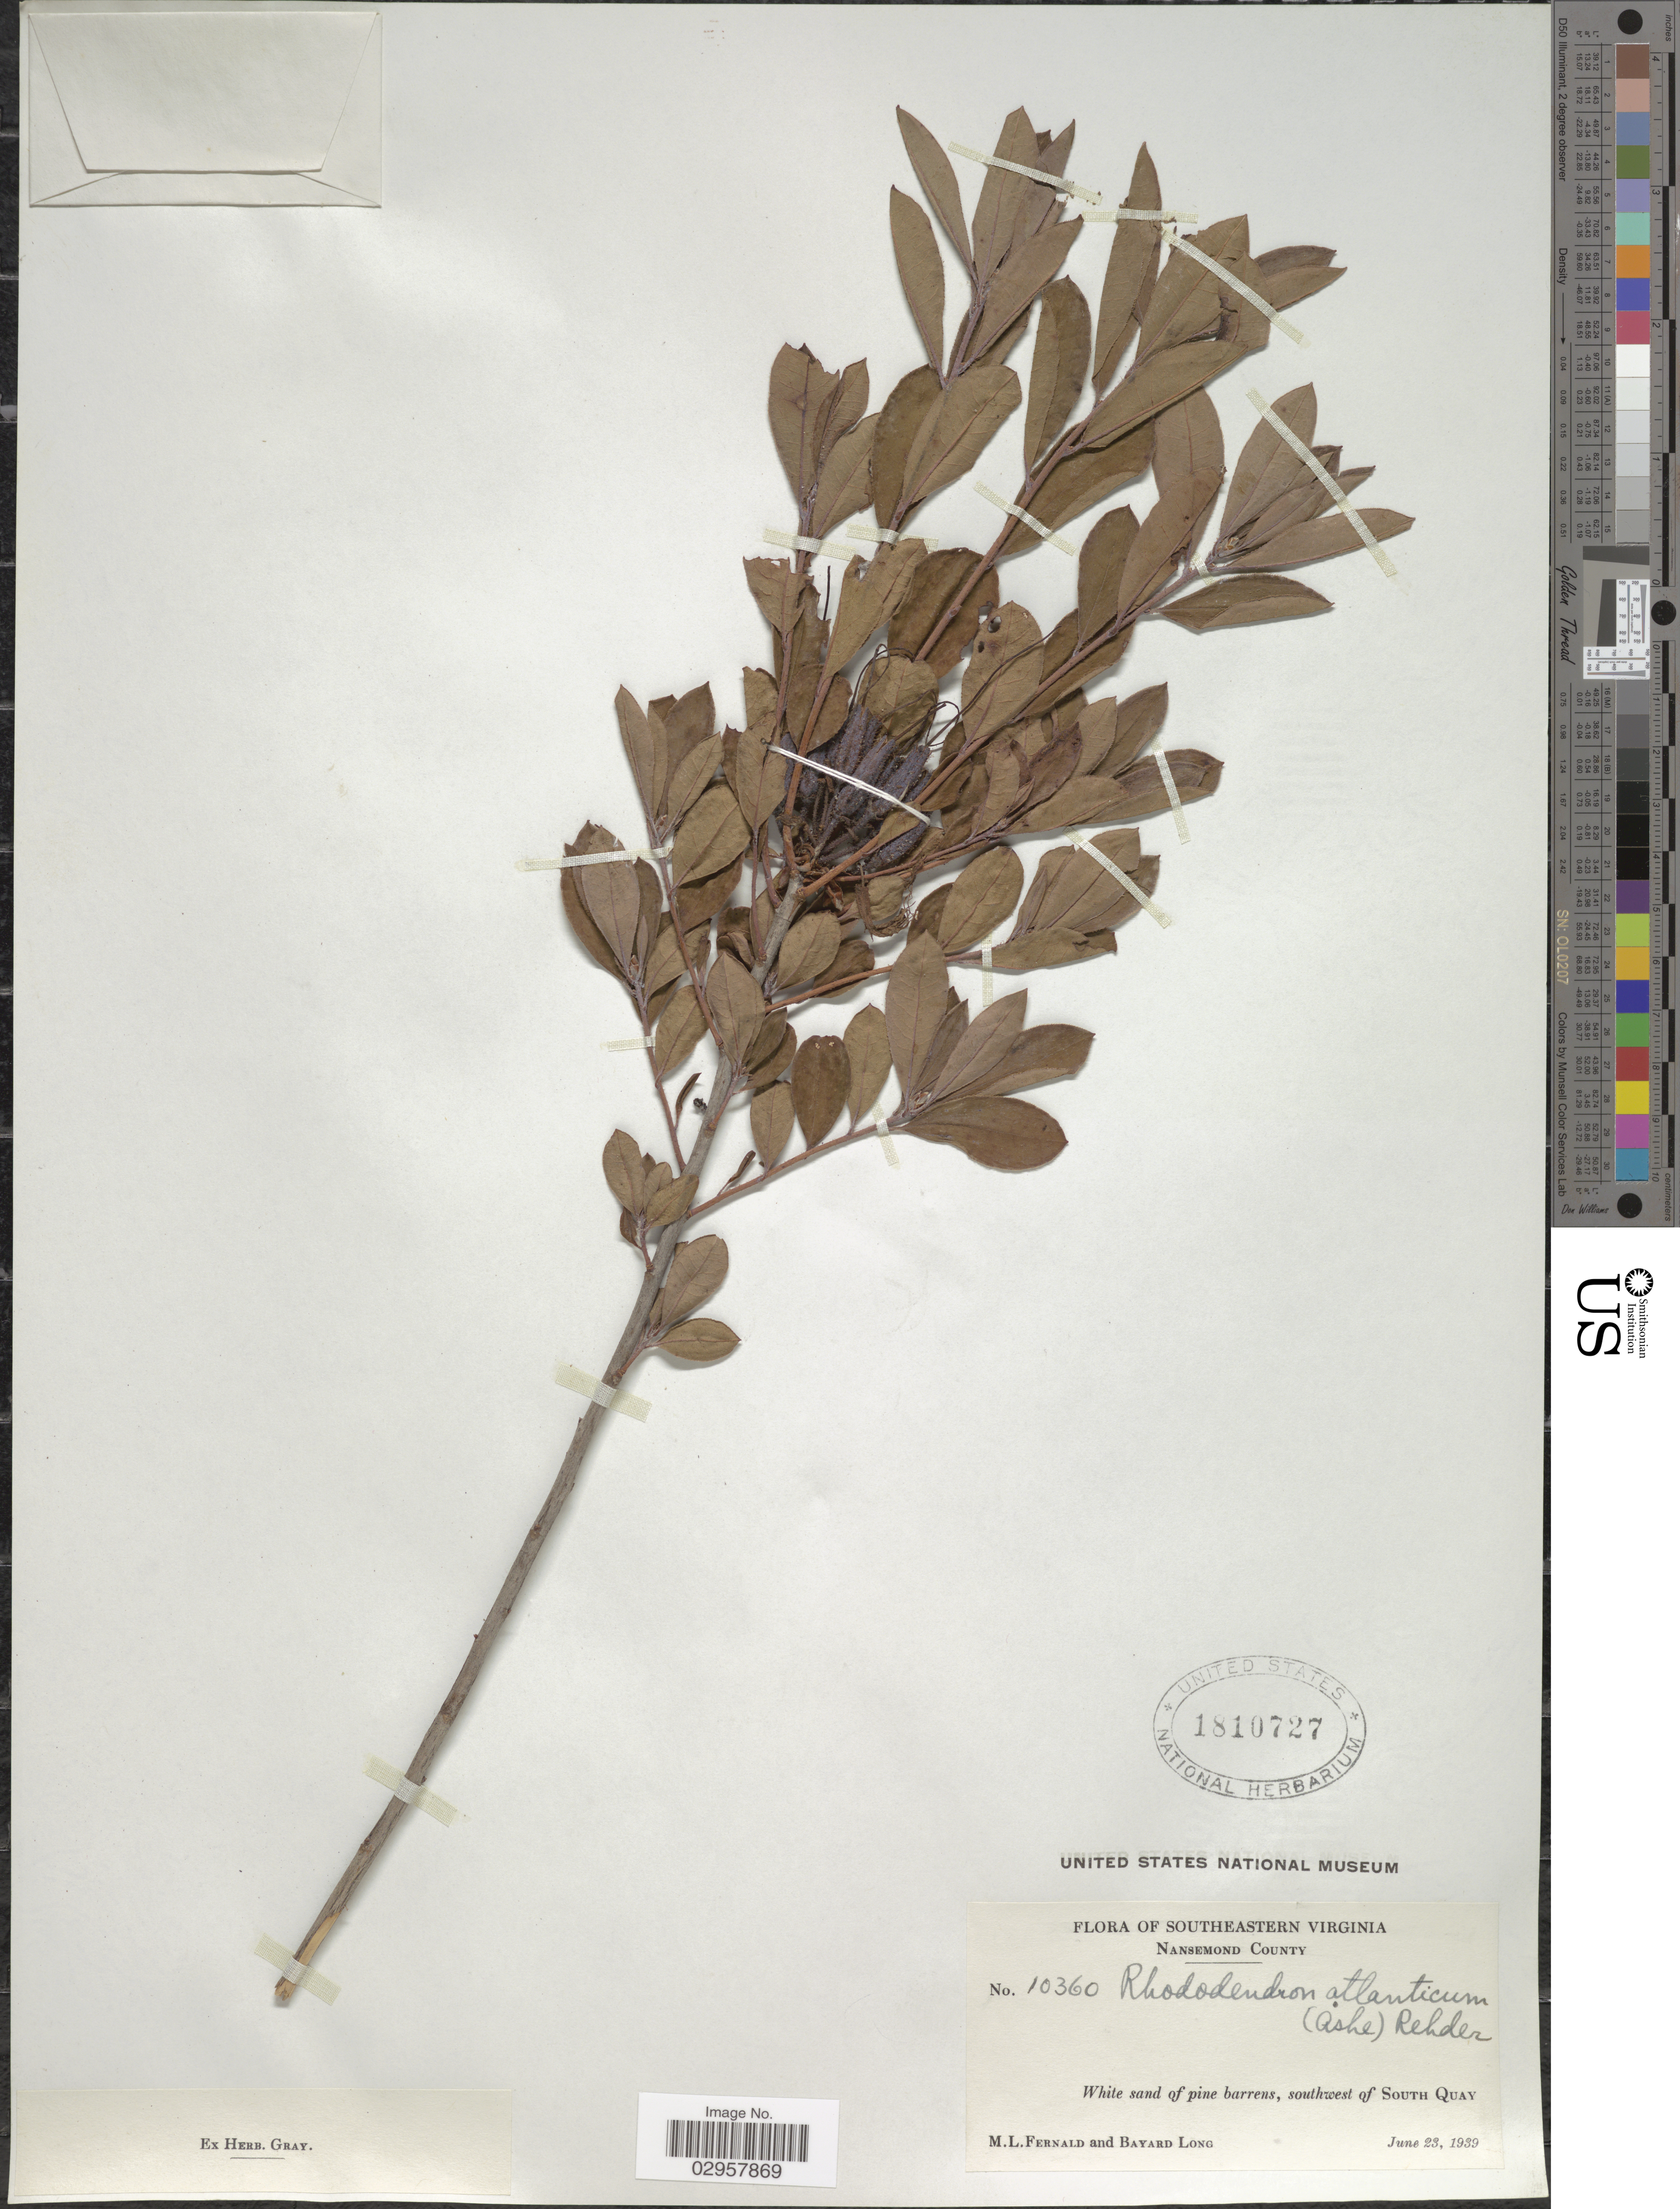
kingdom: Plantae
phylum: Tracheophyta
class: Magnoliopsida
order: Ericales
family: Ericaceae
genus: Rhododendron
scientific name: Rhododendron atlanticum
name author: (Ashe) Rehder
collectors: M. L. Fernald & B. Long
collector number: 10360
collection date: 1939-06-23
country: United States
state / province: Virginia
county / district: City of Suffolk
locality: Southeastern Virginia. Nansemond County. White sand of pine barrens, southwest of South Quay.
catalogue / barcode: US 1810727